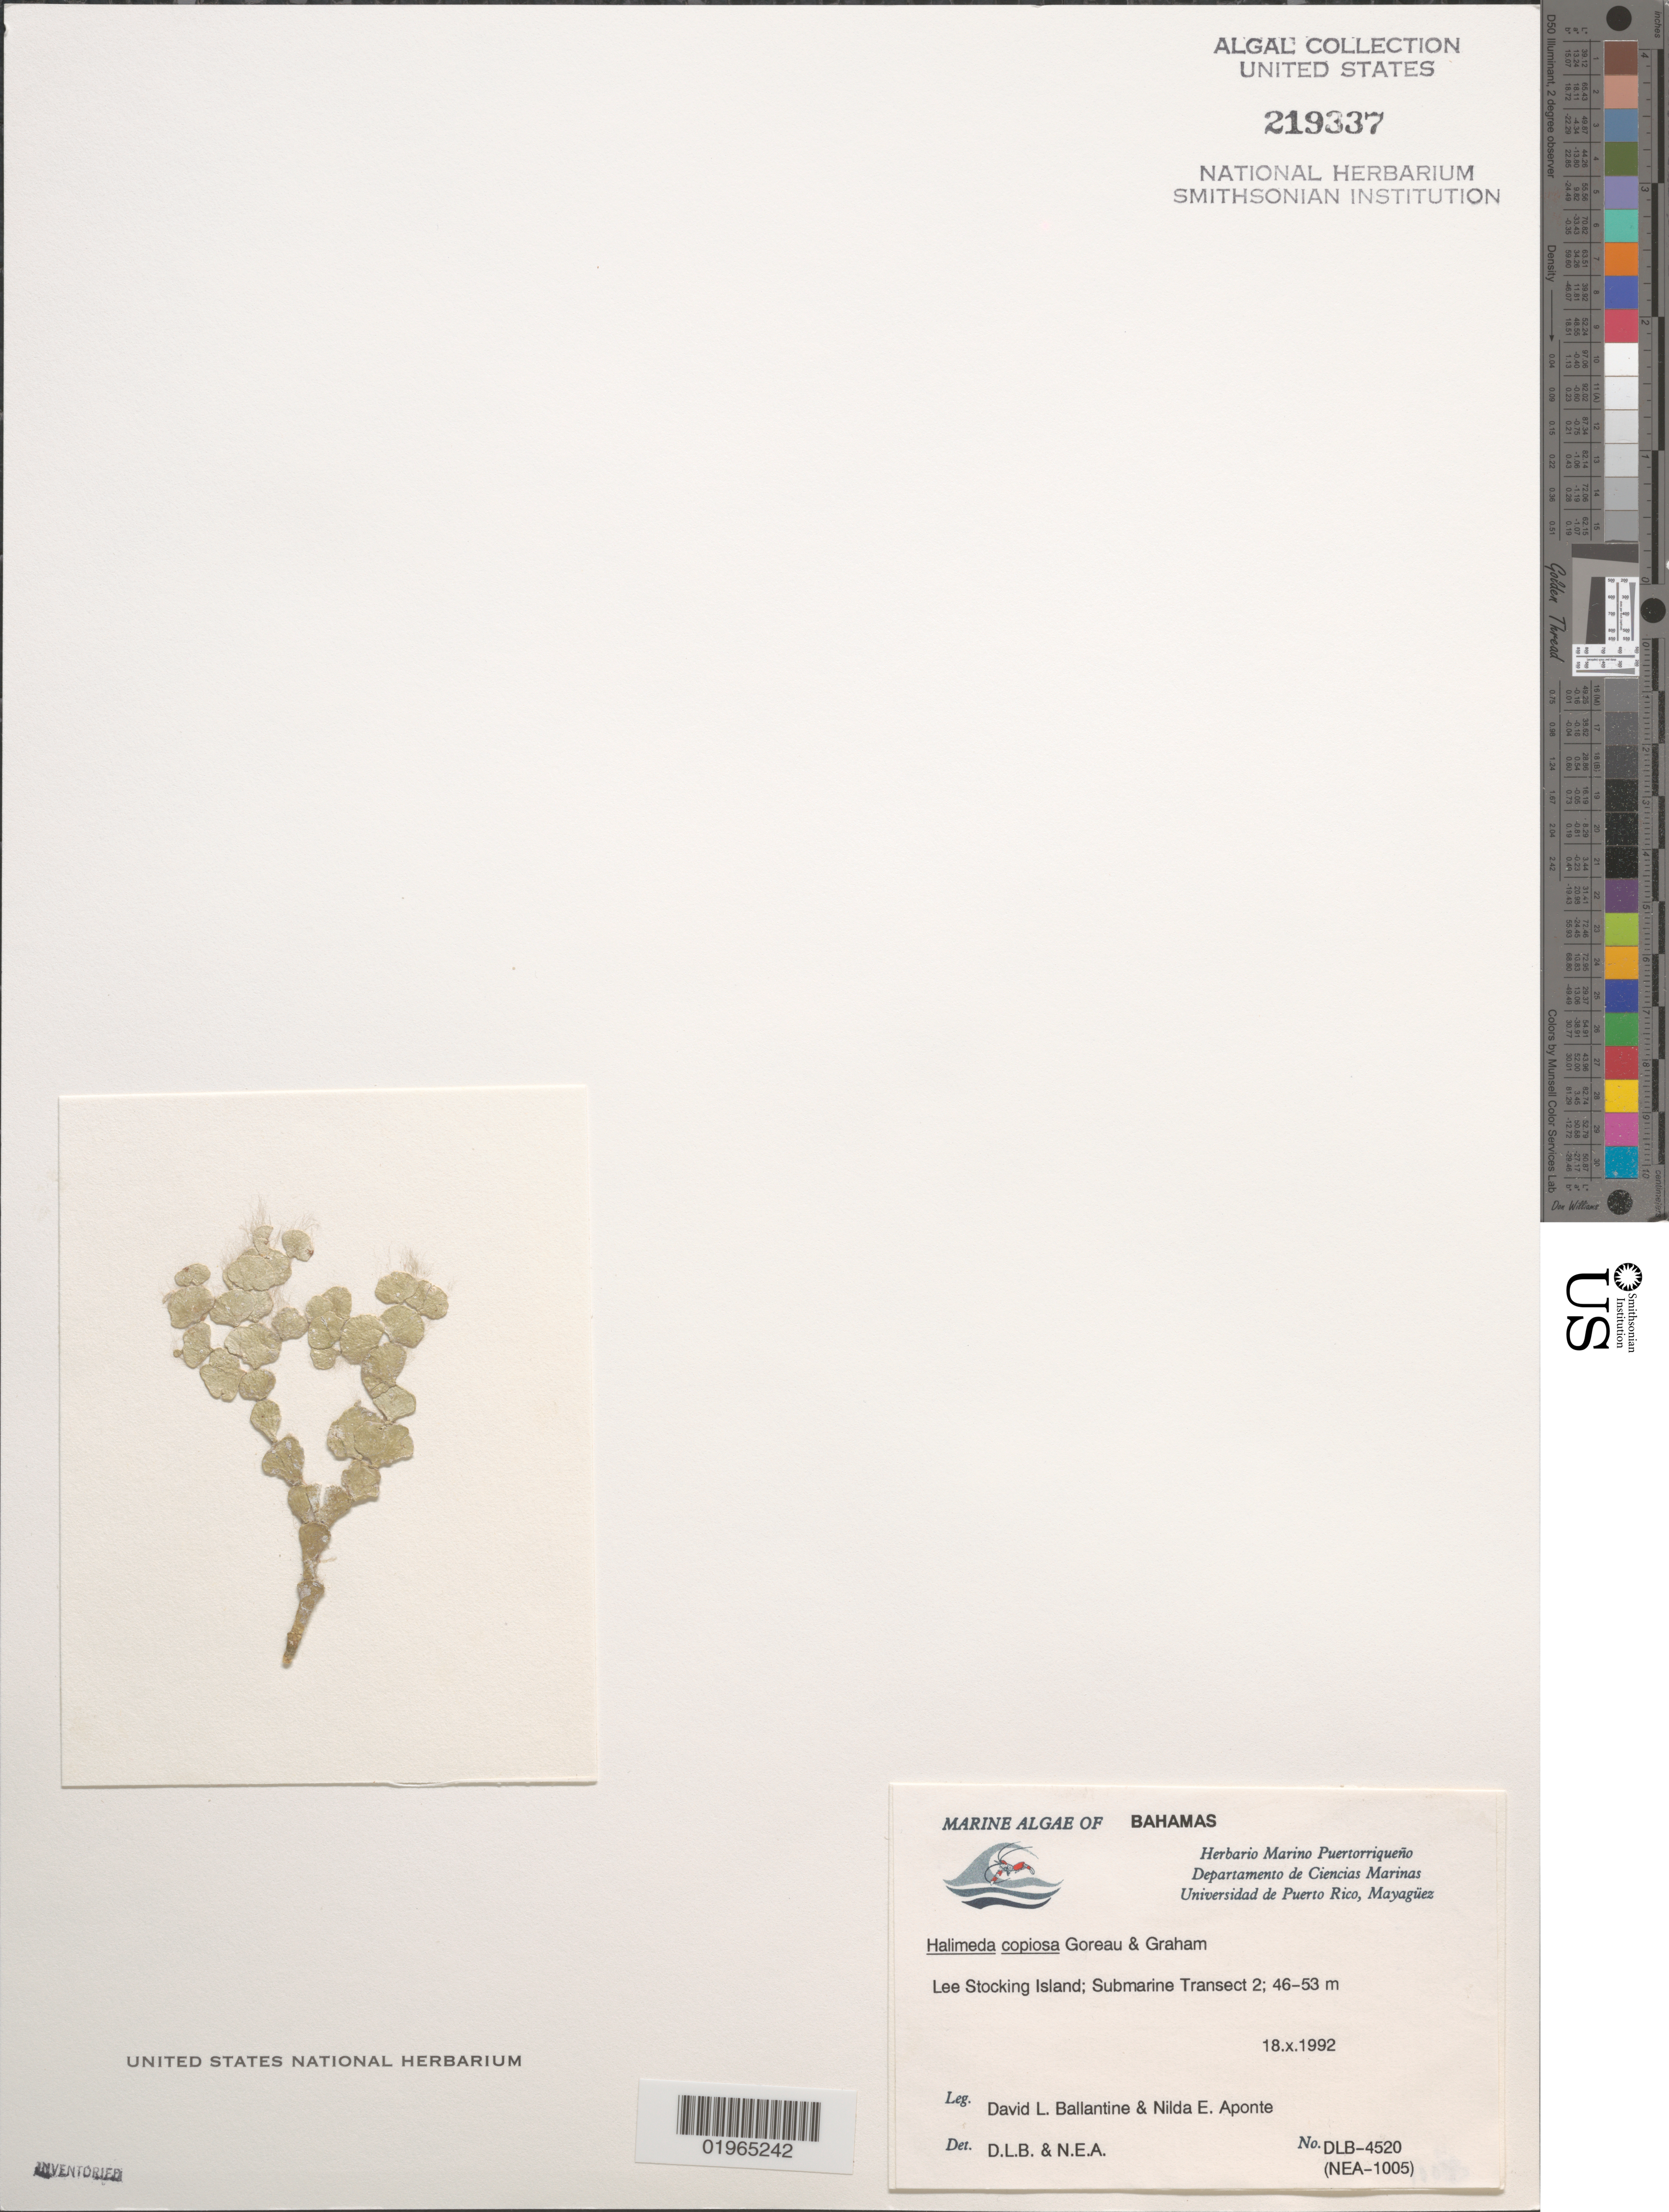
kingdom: Plantae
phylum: Chlorophyta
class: Ulvophyceae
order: Bryopsidales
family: Halimedaceae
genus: Halimeda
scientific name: Halimeda copiosa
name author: Goreau & E.A. Graham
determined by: Ballantine, D. L.; Aponte, N. E.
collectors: D.L. Ballantine & N. E. Aponte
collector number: DLB 4520, NEA 1005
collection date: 1992-10-18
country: Bahamas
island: Lee Stocking Island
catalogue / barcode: US 219337